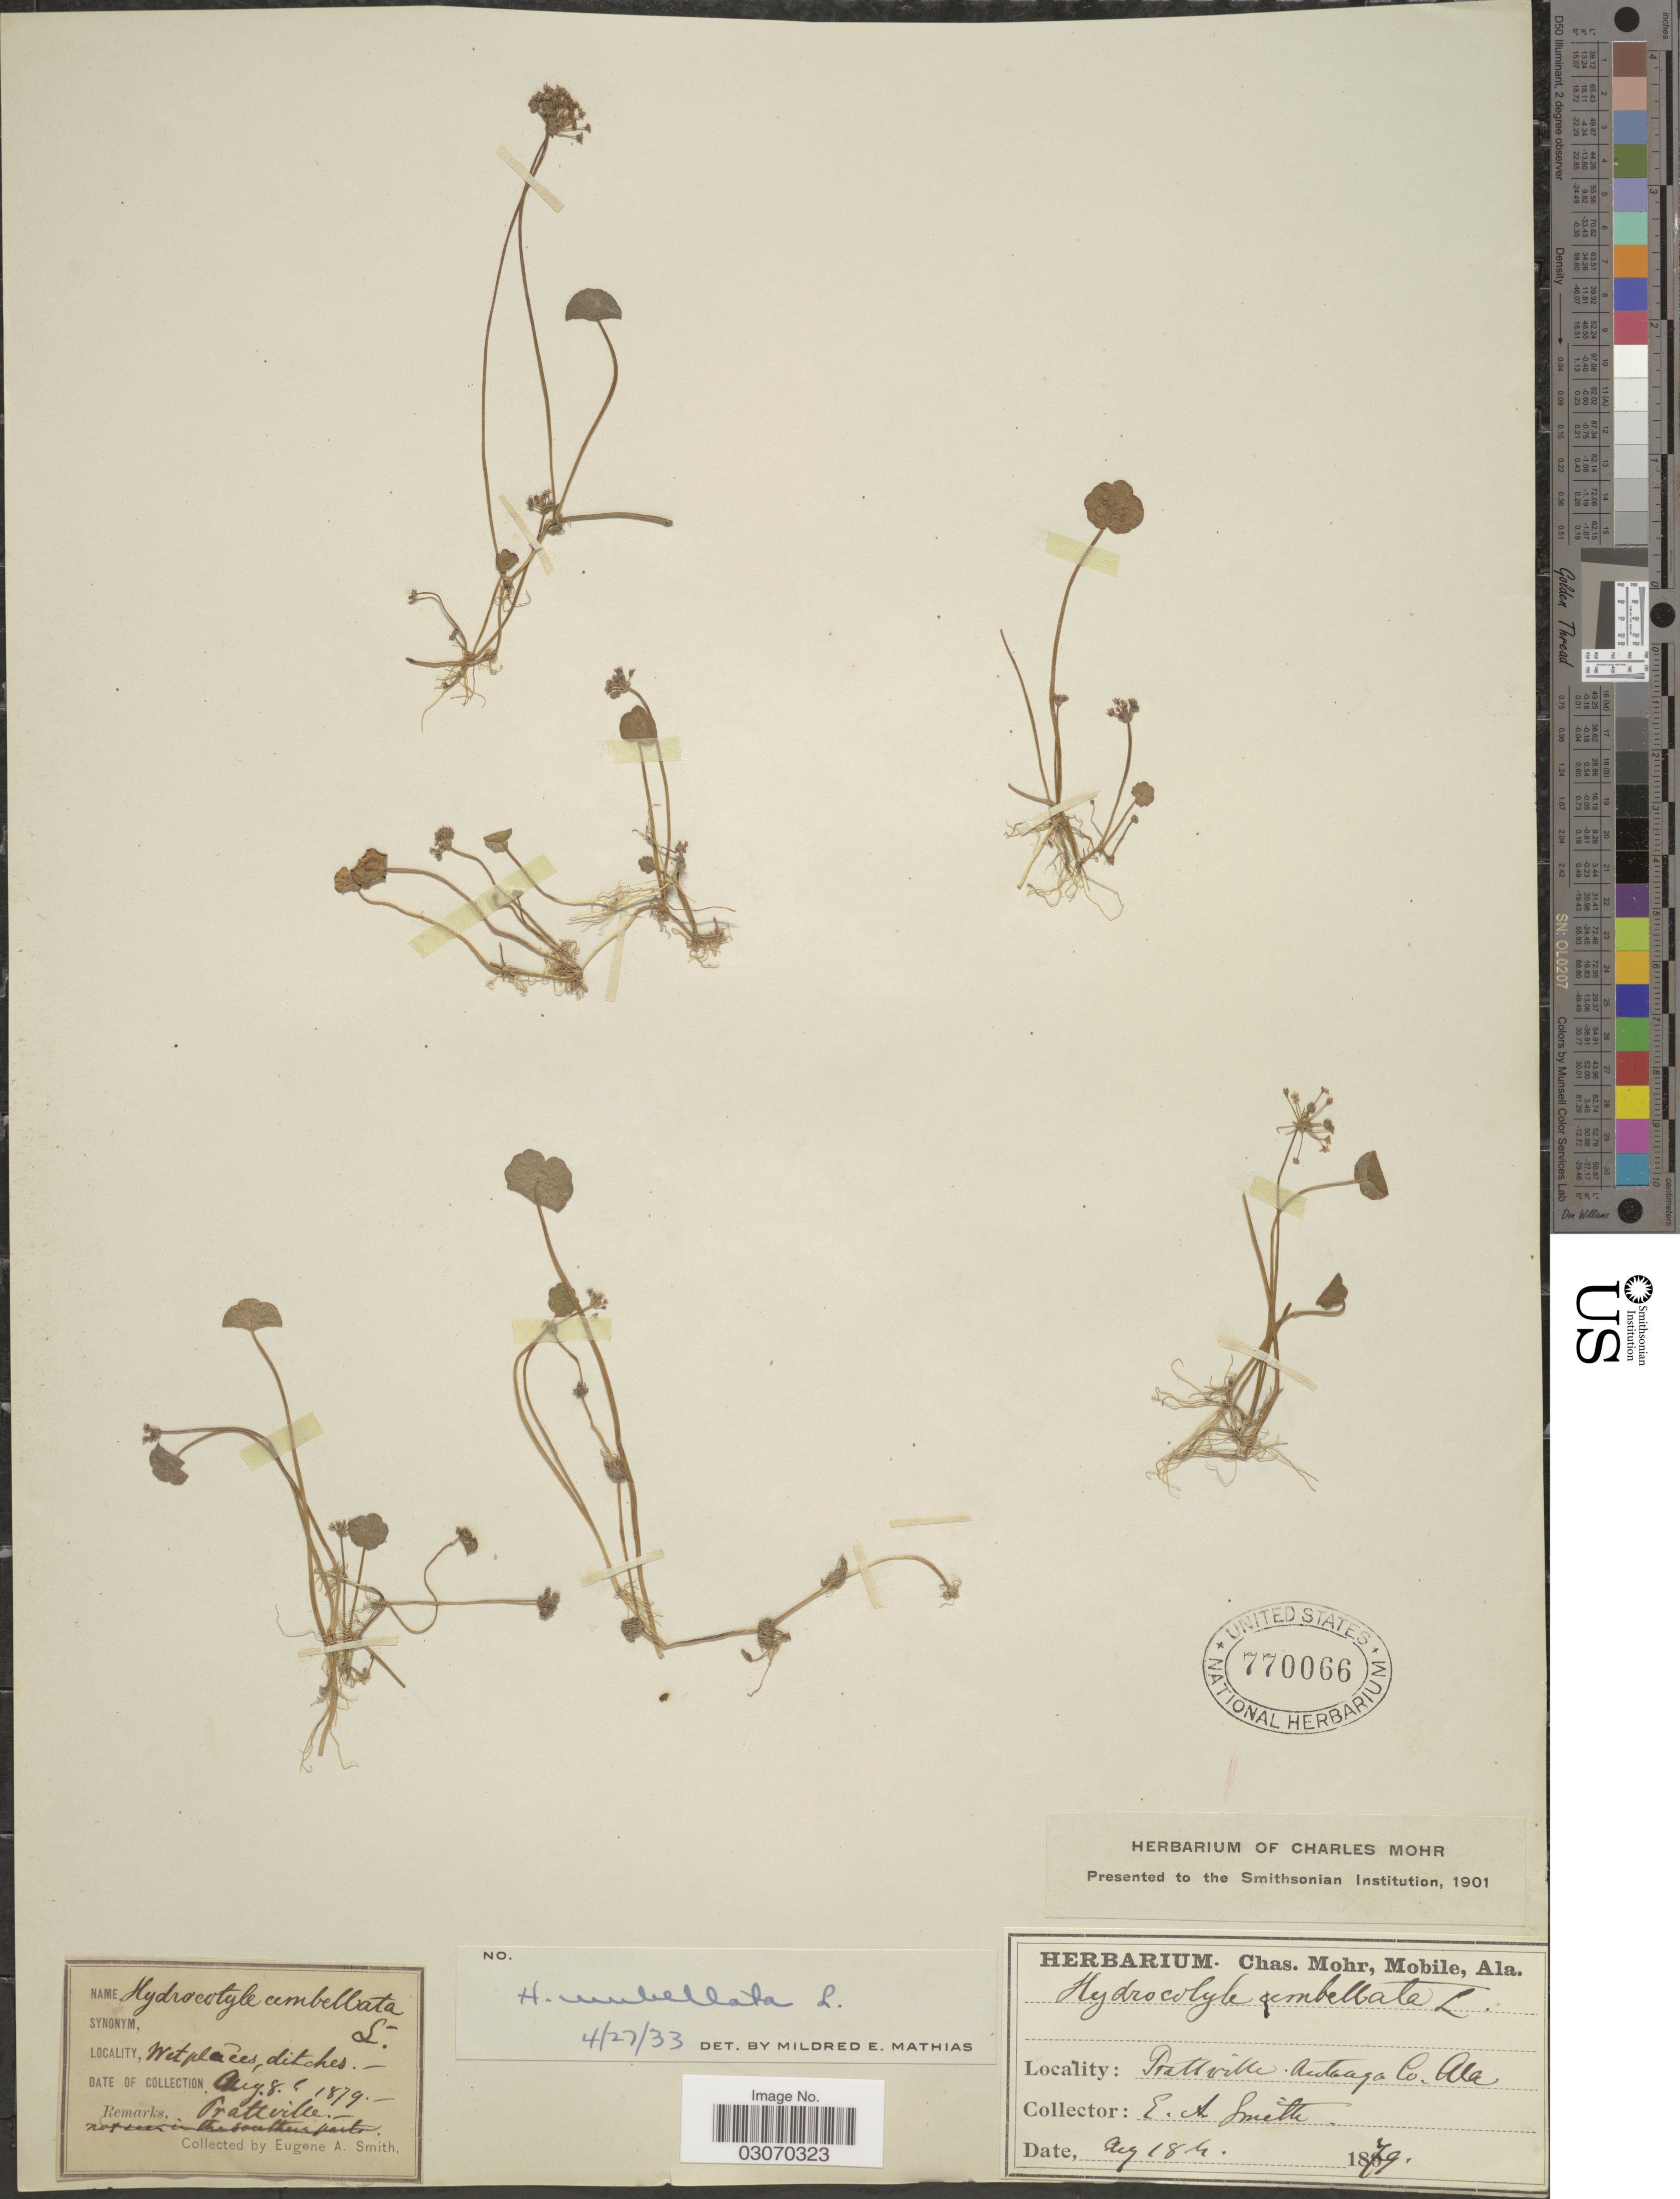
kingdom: Plantae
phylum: Tracheophyta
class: Magnoliopsida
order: Apiales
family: Araliaceae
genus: Hydrocotyle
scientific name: Hydrocotyle umbellata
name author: L.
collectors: E. A. Smith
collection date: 1879-08-18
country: United States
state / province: Alabama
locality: Prattville. Autauga Co. Ala.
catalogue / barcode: US 770066